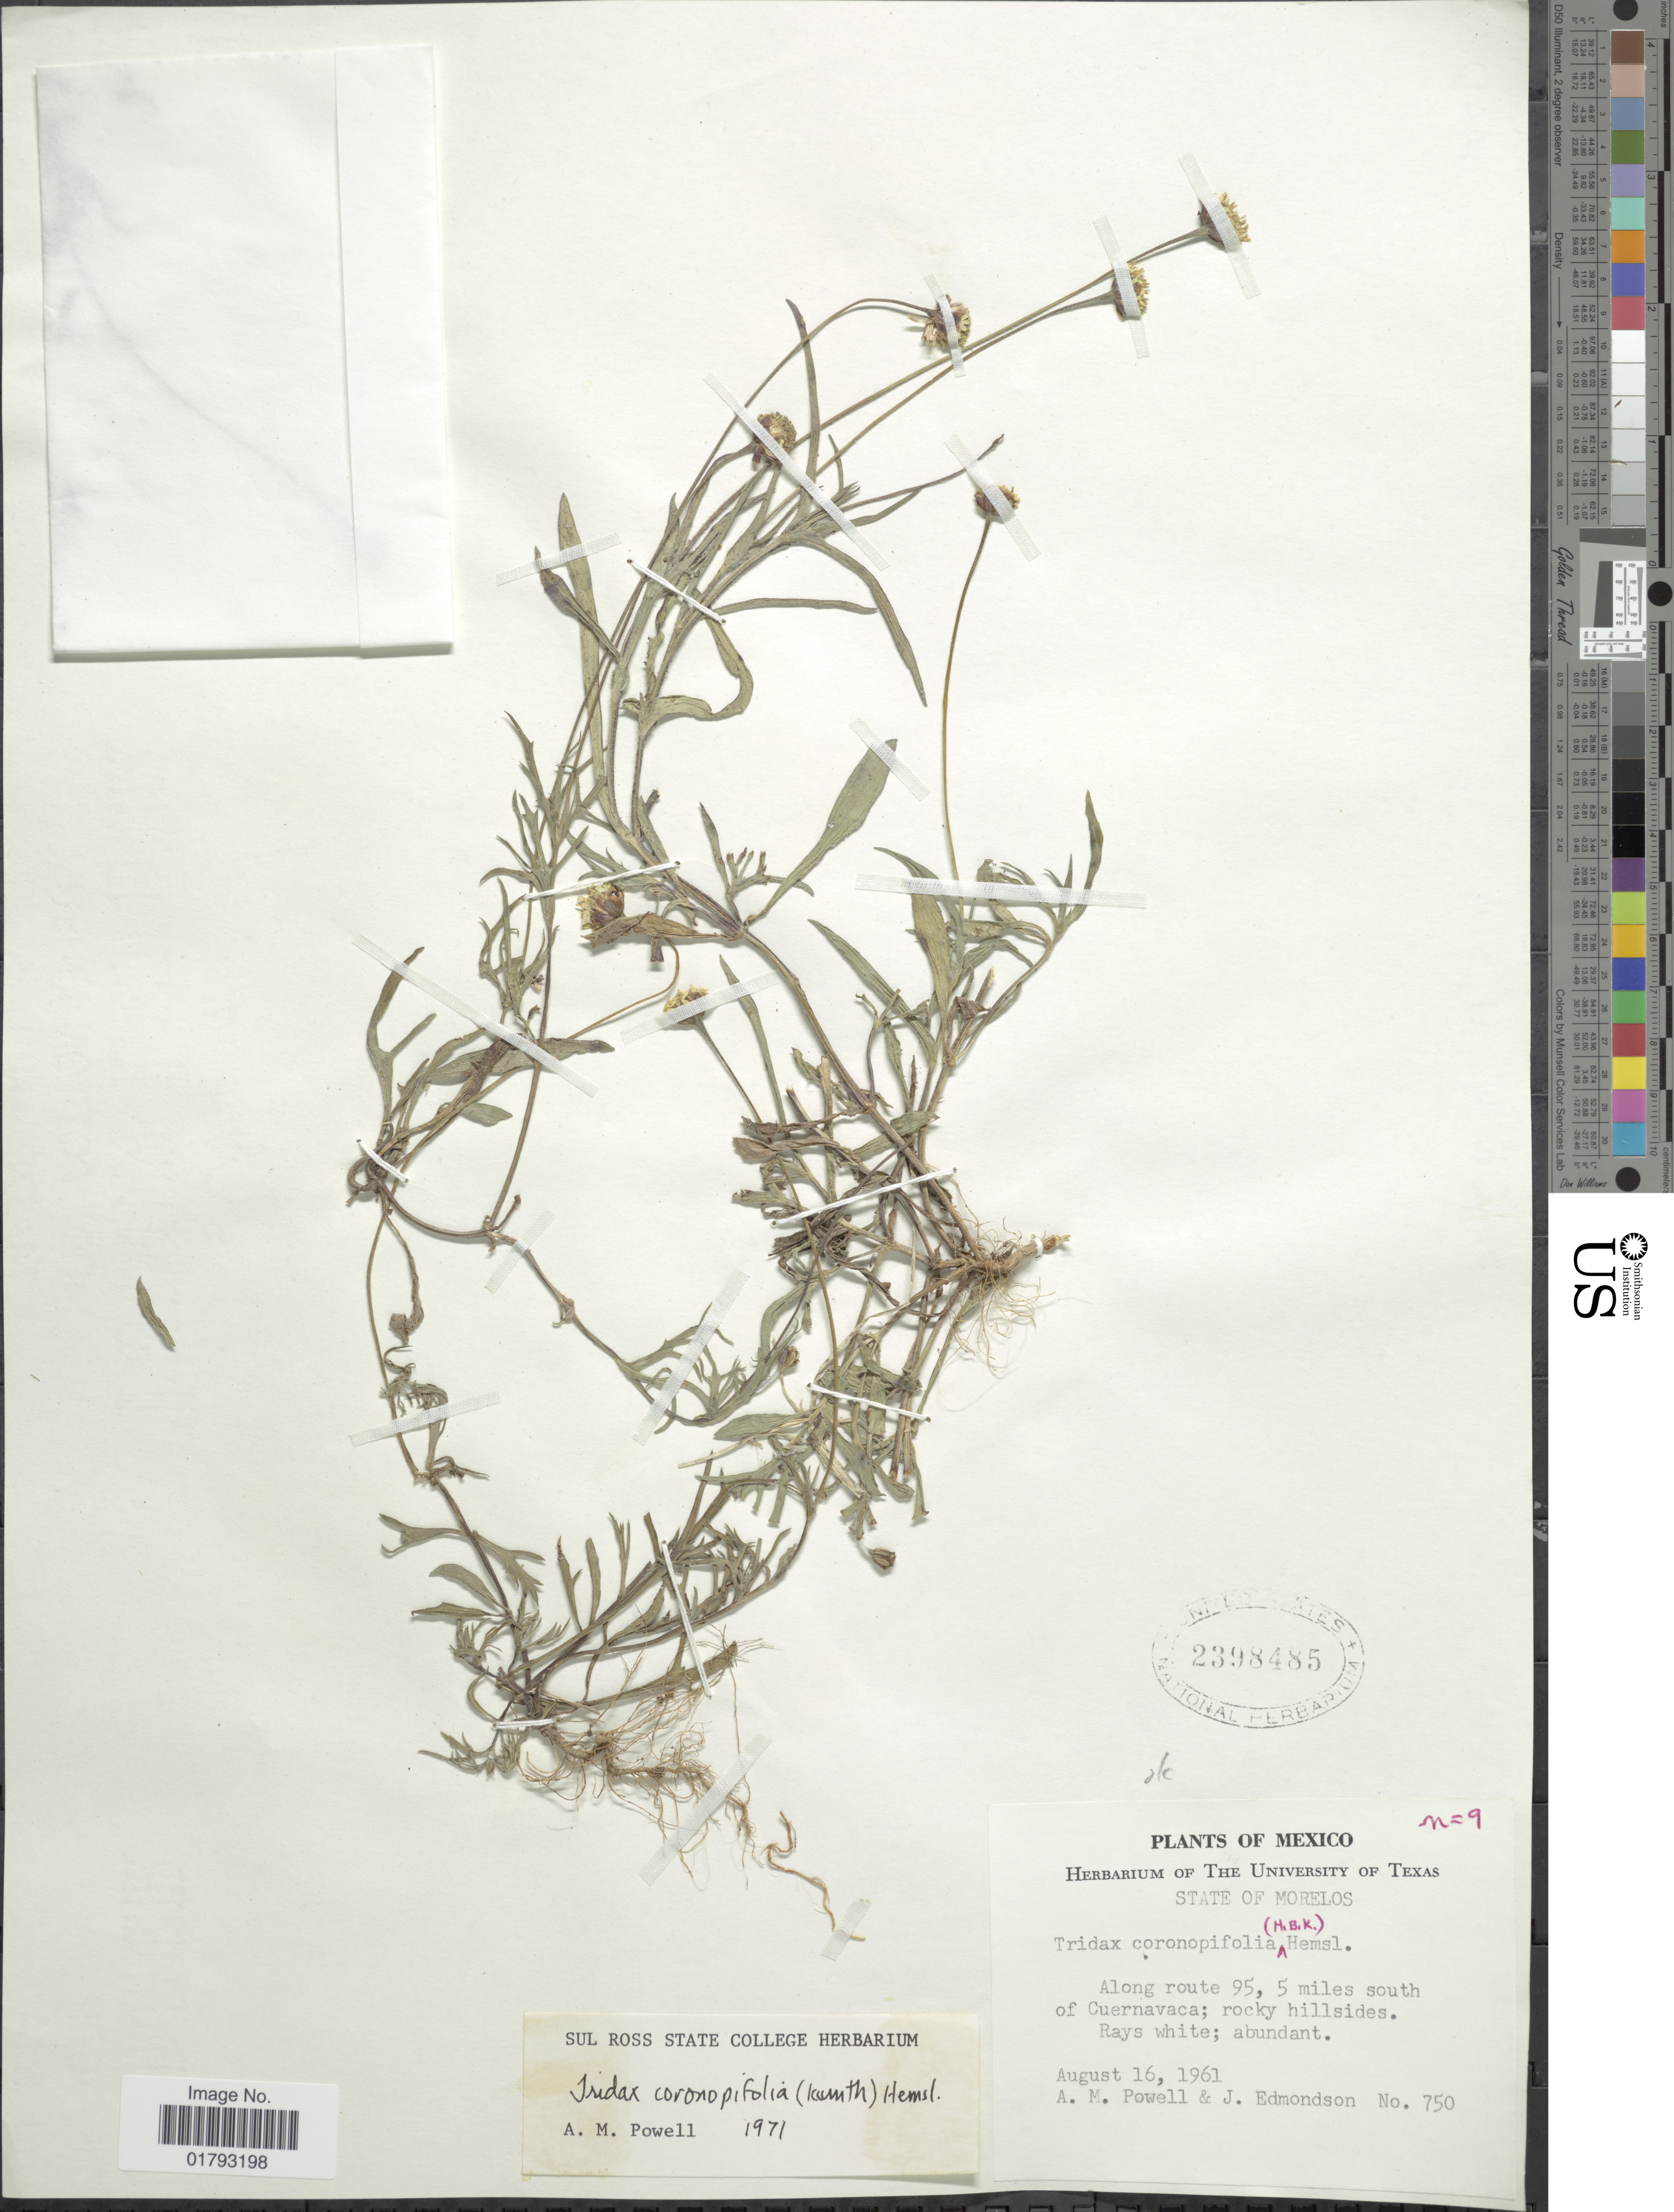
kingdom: Plantae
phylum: Tracheophyta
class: Magnoliopsida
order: Asterales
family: Asteraceae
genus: Tridax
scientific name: Tridax coronopifolia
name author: (Kunth) Hemsl.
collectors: A. M. Powell & J. Edmondson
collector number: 750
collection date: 1961-08-16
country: Mexico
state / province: Morelos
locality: State of Morelos. Along route 95, 5 miles south of Cuernavaca; rocky hillsides.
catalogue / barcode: US 2398485